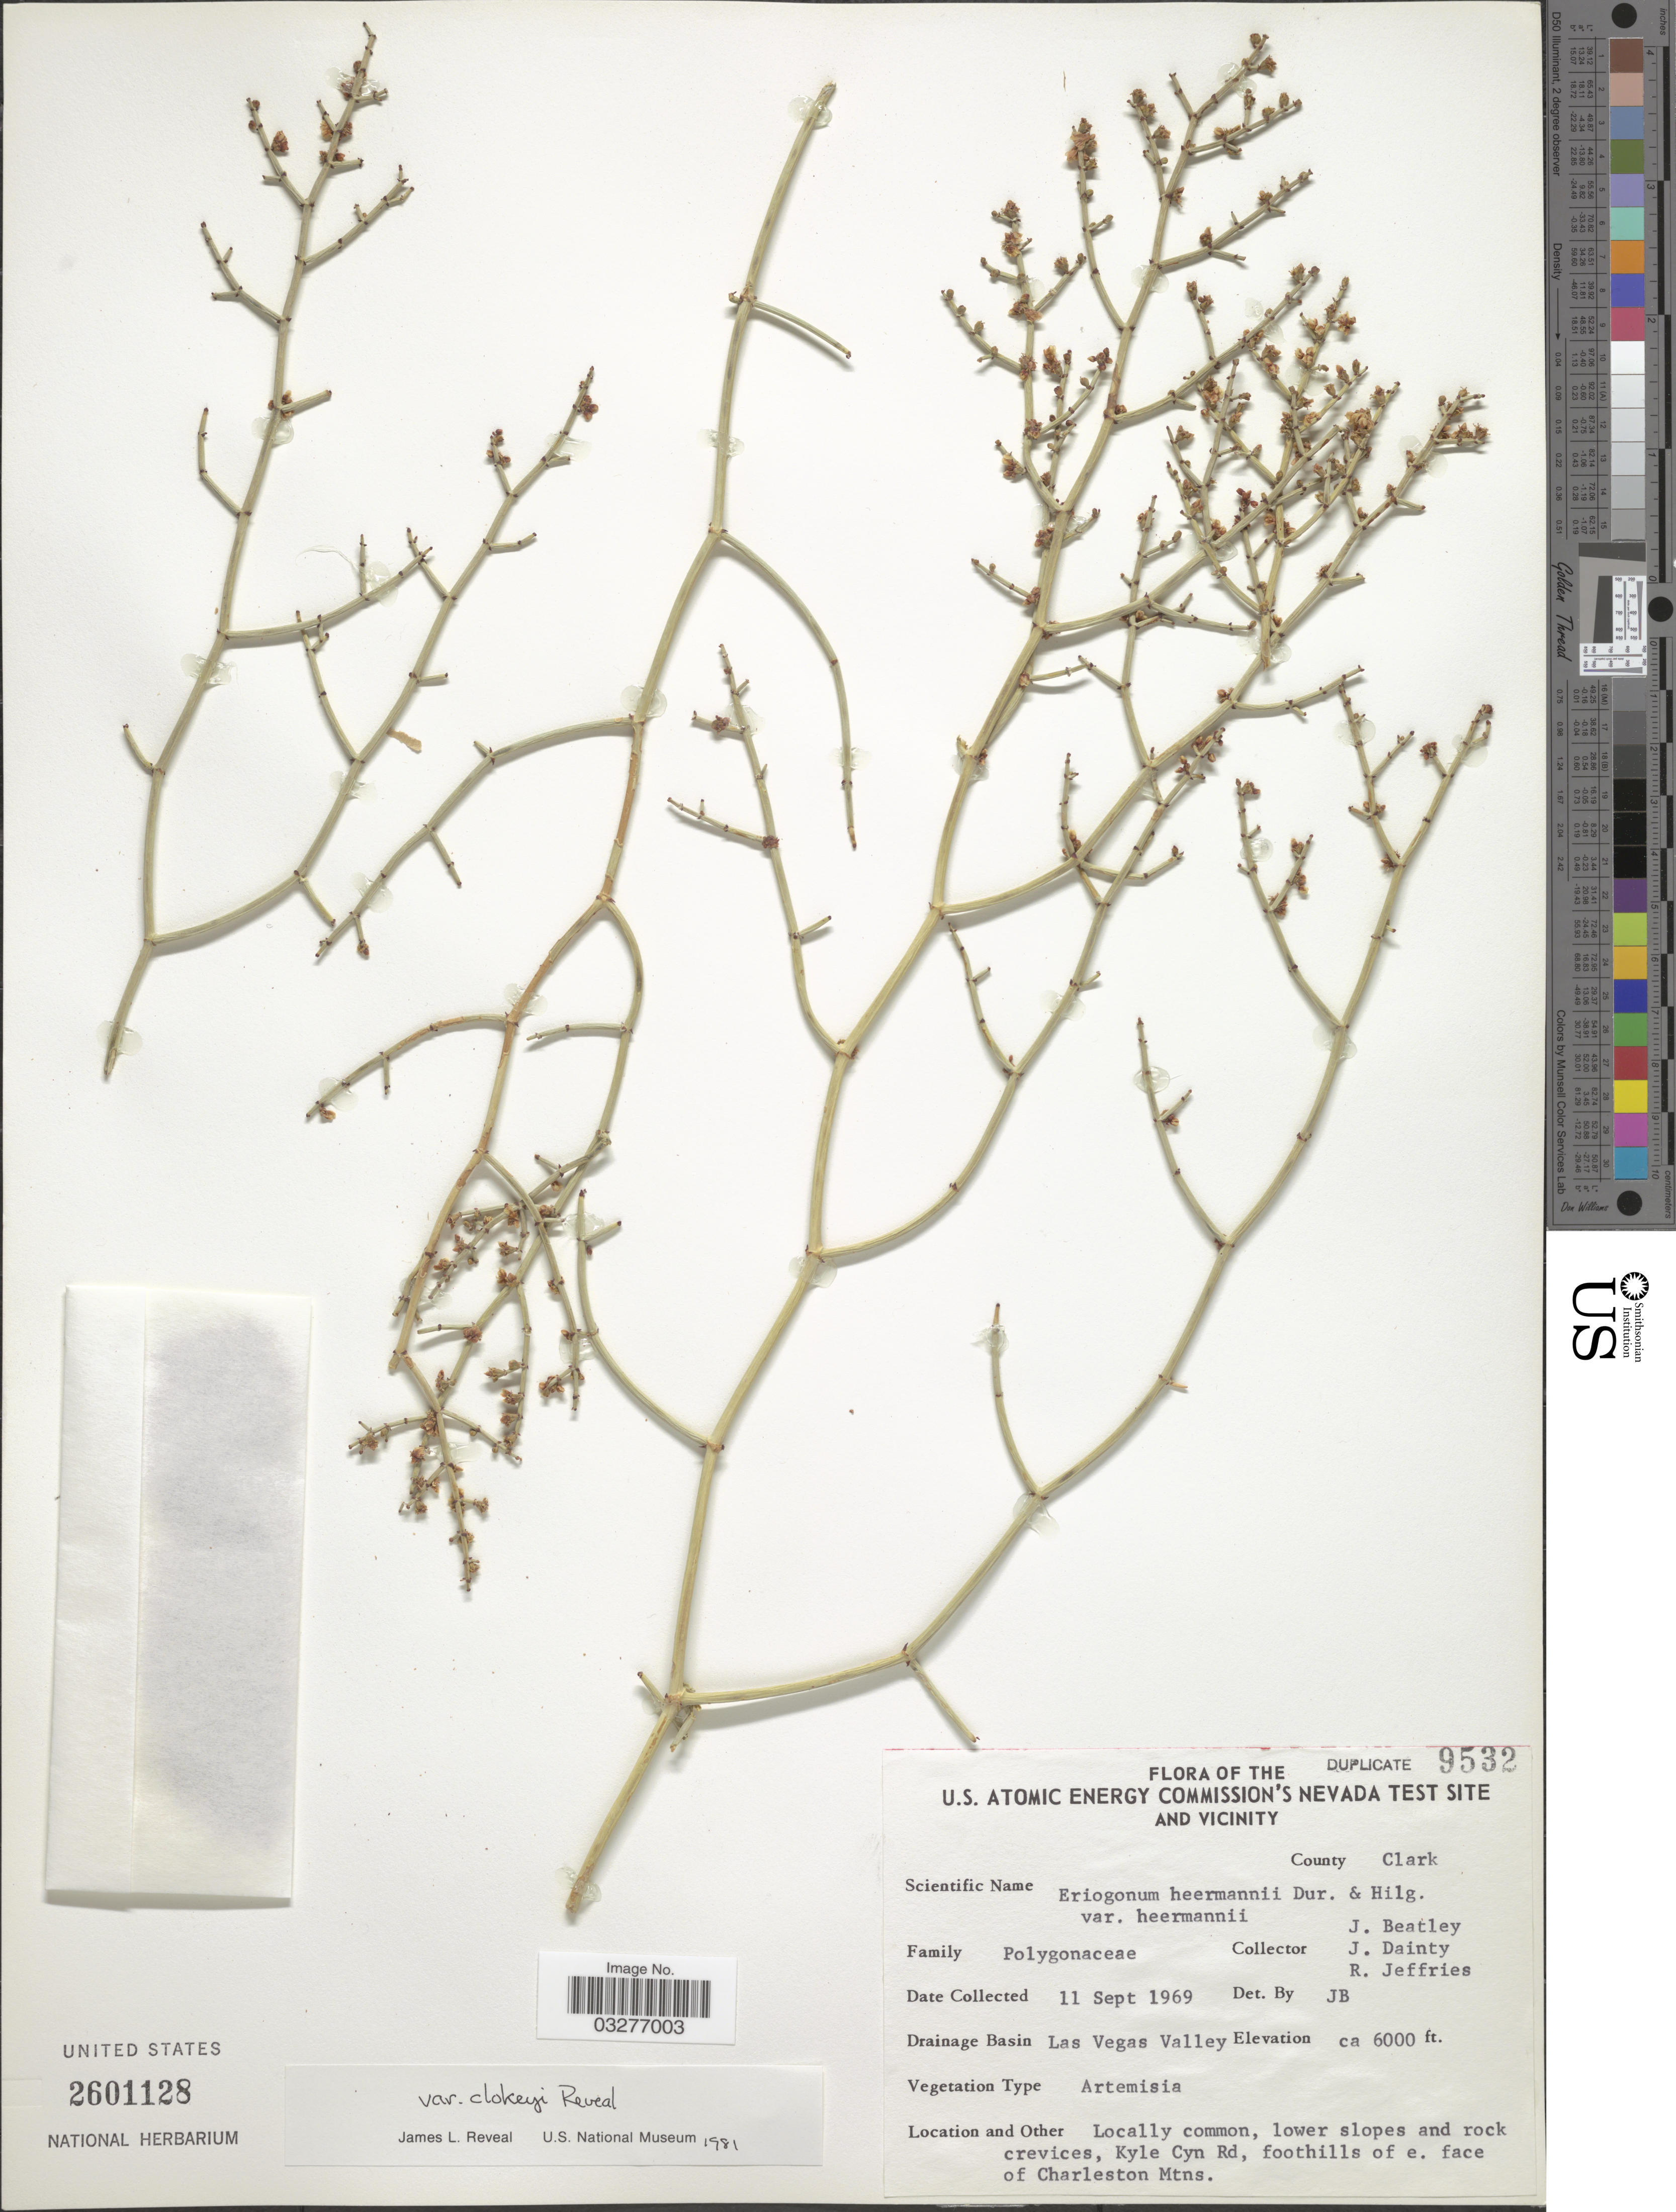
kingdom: Plantae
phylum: Tracheophyta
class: Magnoliopsida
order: Caryophyllales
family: Polygonaceae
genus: Eriogonum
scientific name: Eriogonum heermannii var. clokeyi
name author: Reveal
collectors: J. C. Beatley, J. Dainty & R. Jeffries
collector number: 9532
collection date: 1969-09-11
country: United States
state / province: Nevada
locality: U.S. Atomic Energy Commission's Nevada Test Site and Vicinity. County Clark. Drainage Basin Las Vegas Valley. Lower slopes and rock crevices, Kyle Cyn Rd, foothills of e. face of Charleston Mtns.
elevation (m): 1829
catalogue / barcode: US 2601128